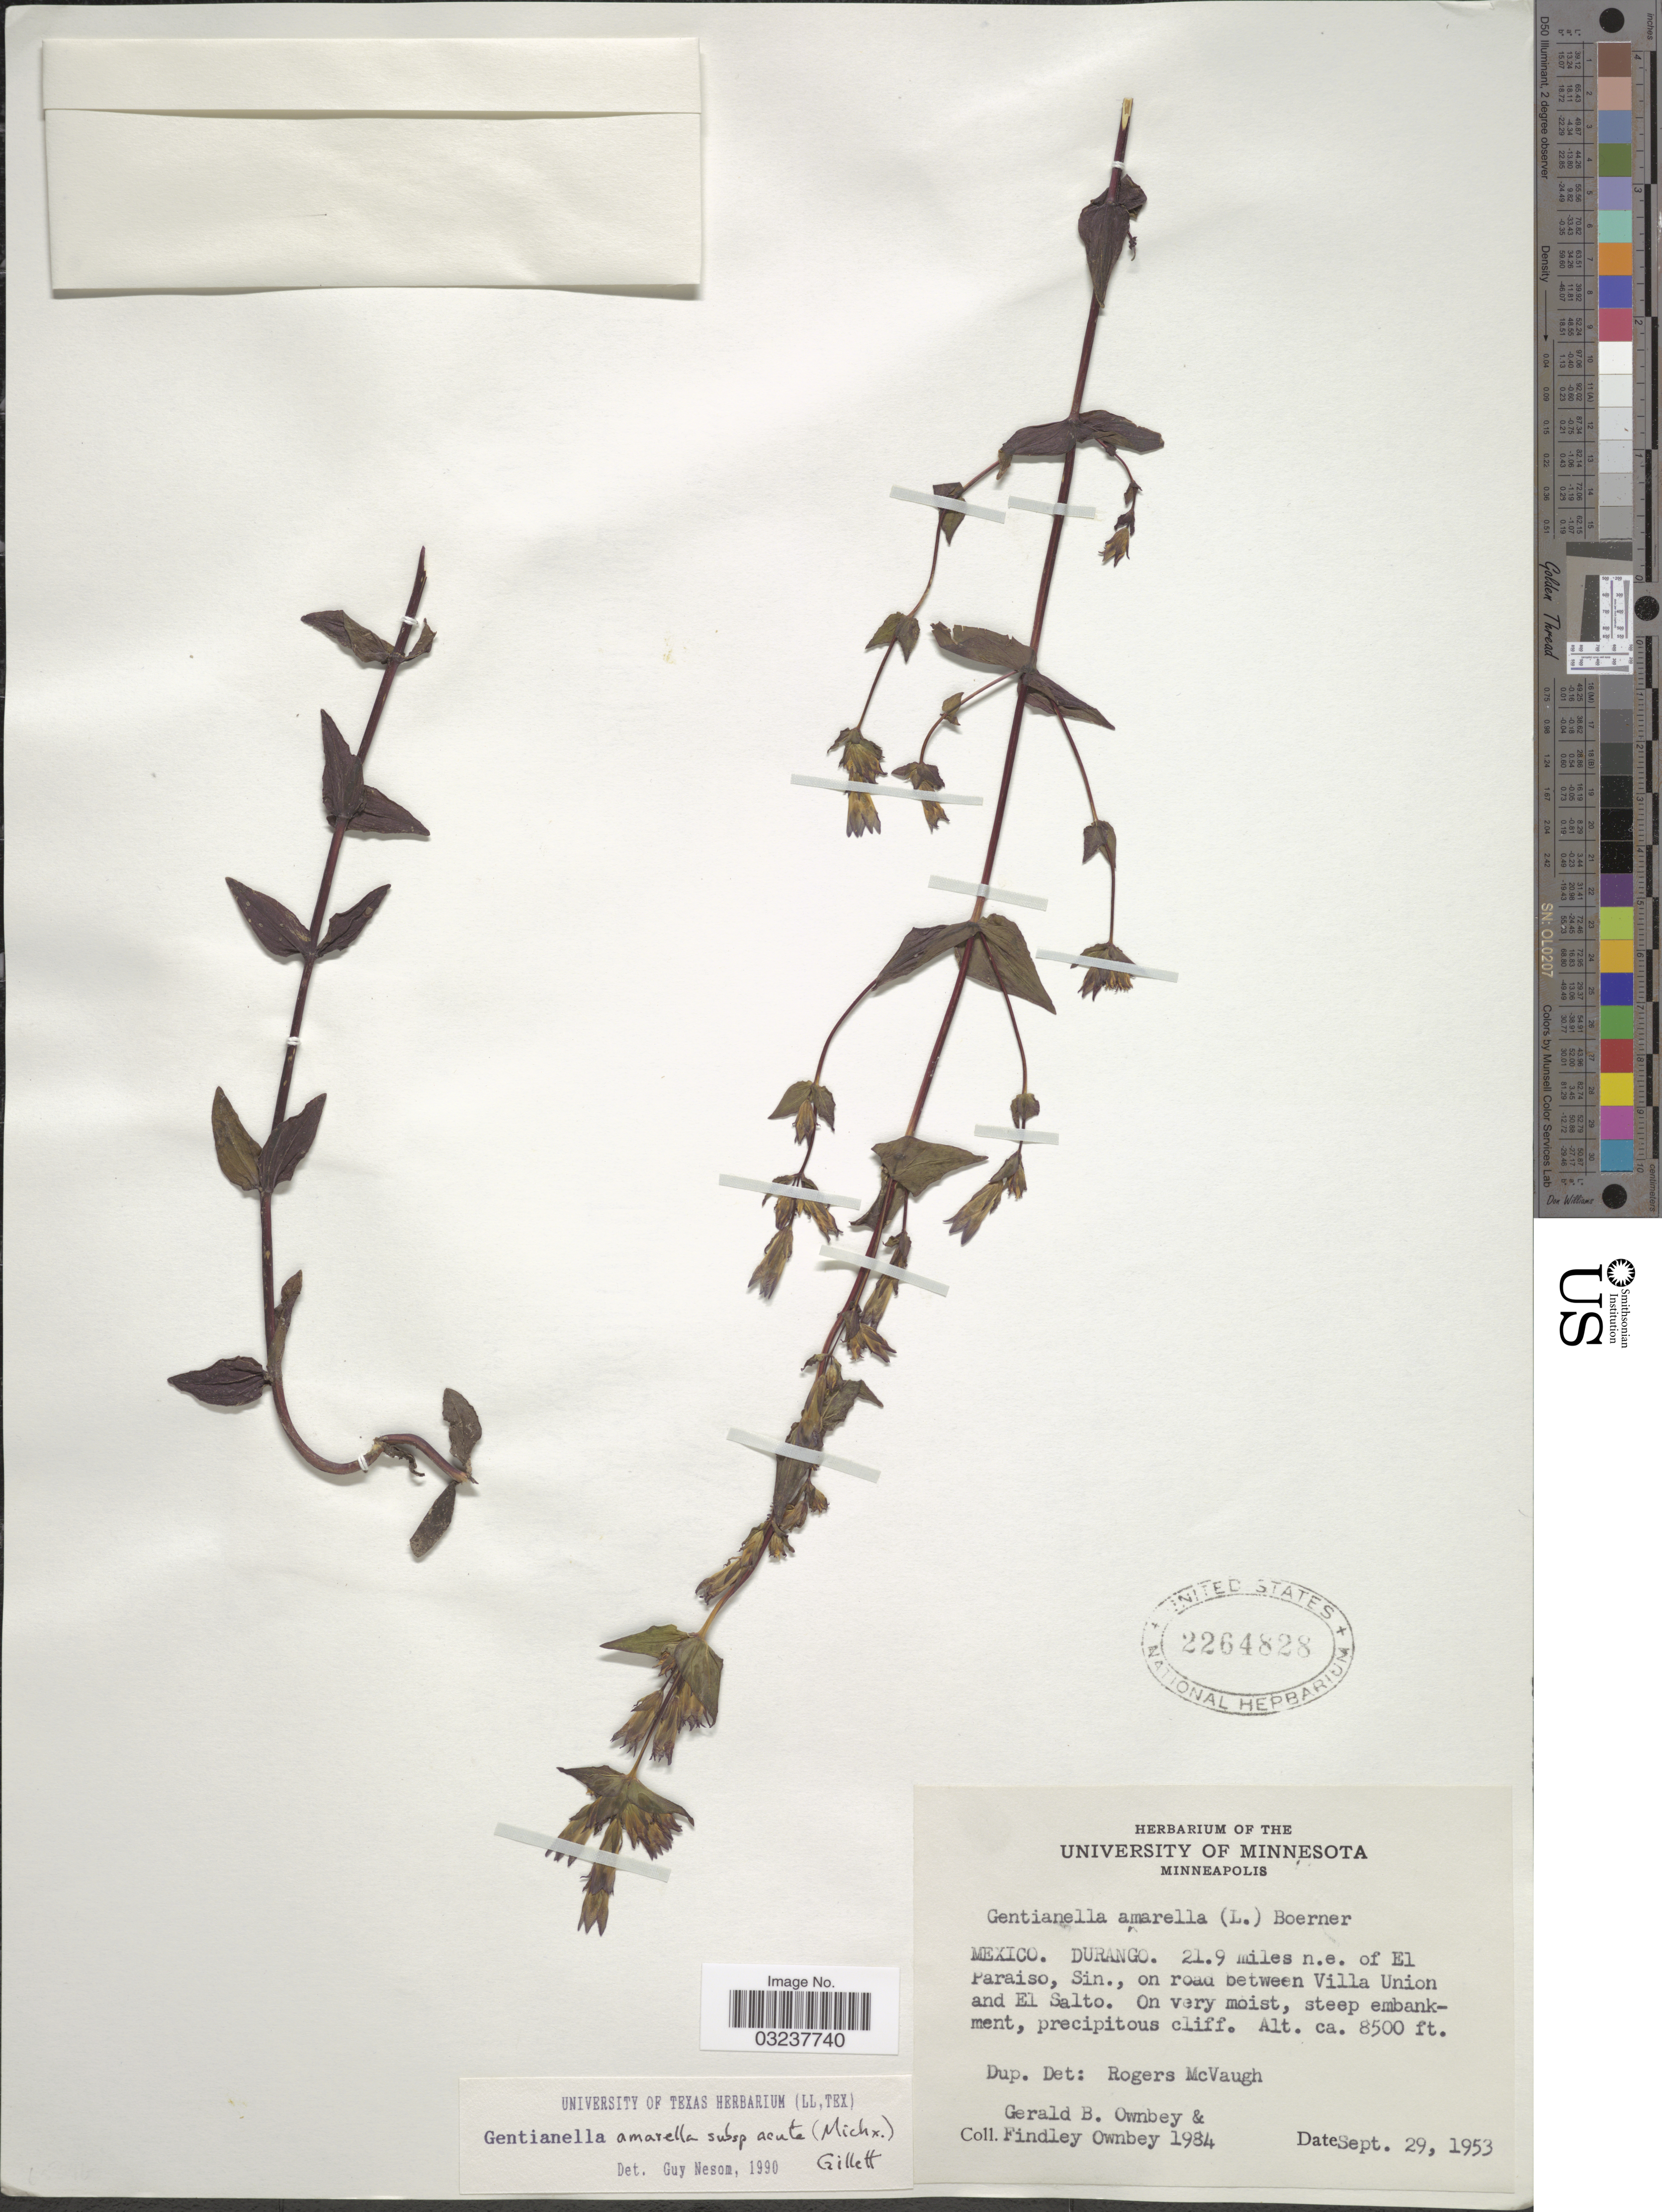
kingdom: Plantae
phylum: Tracheophyta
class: Magnoliopsida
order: Gentianales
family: Gentianaceae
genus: Gentianella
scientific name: Gentianella amarella subsp. acuta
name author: (Michx.) J.M. Gillett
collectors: G. B. Ownbey & F. Ownbey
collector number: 1984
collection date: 1953-09-29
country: Mexico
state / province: Durango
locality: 21.9 miles n.e. of El Paraiso, Sin., on road between Villa Union and El Salto.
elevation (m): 2591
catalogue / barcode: US 2264828